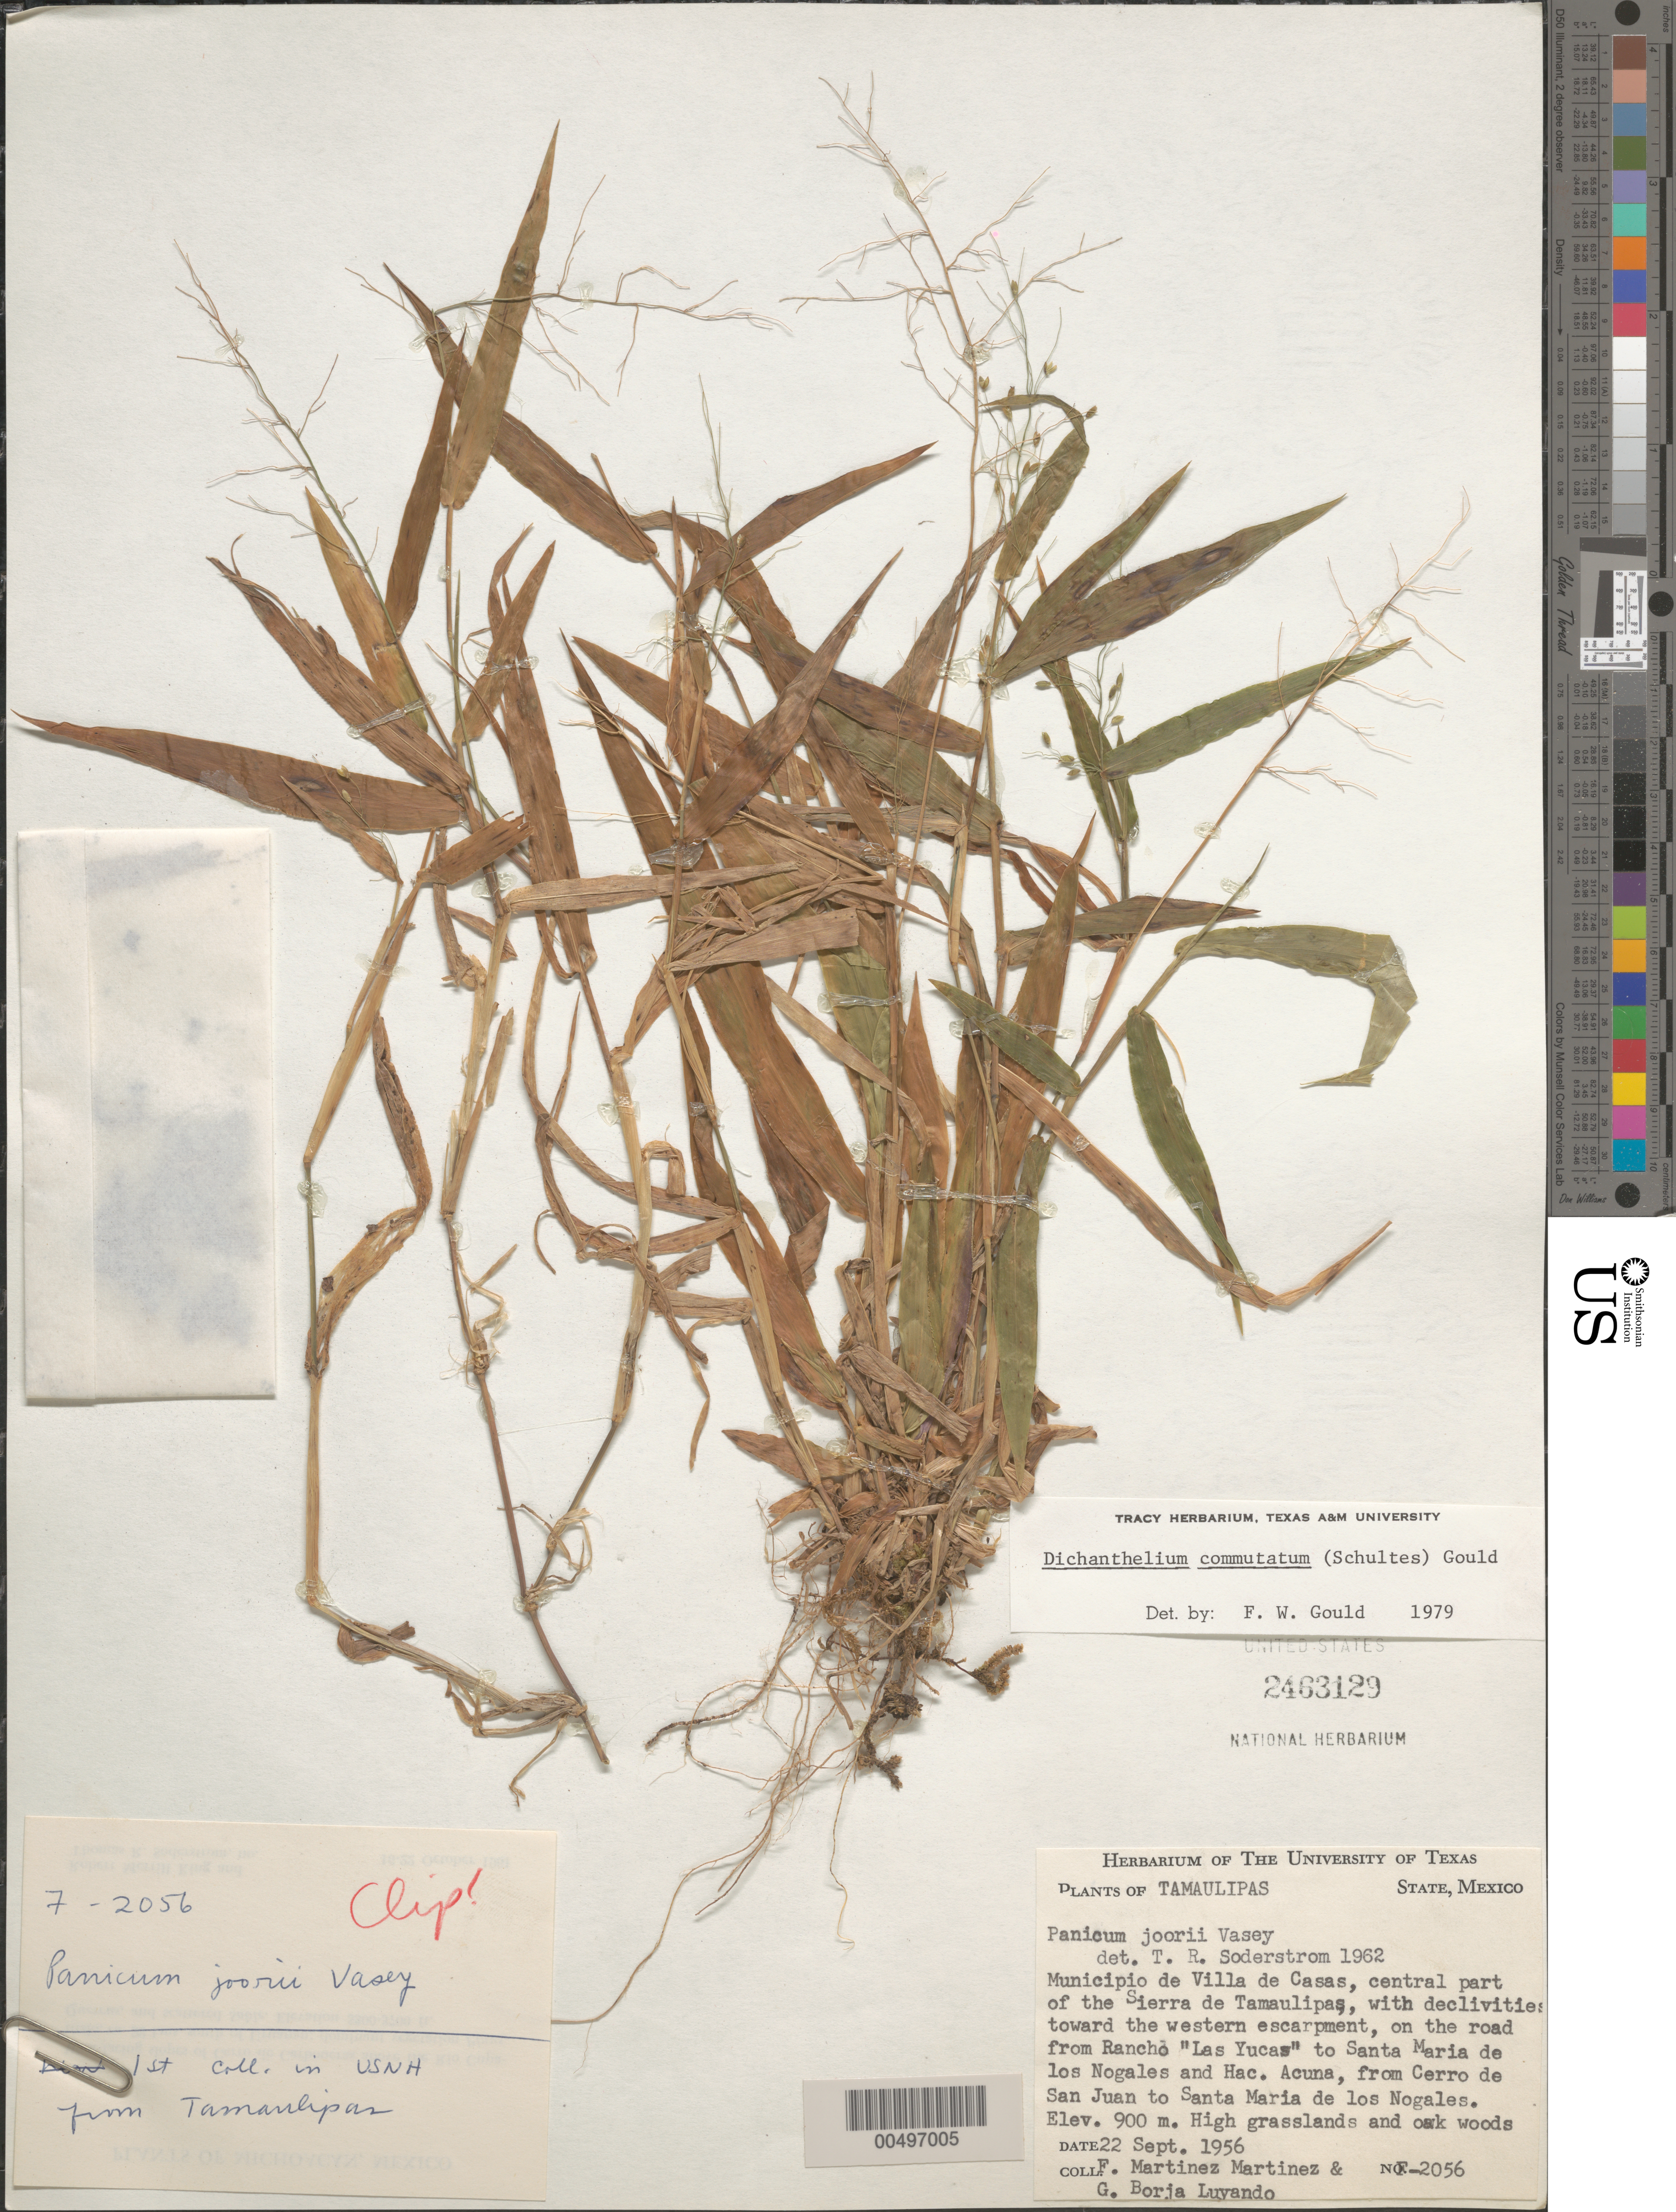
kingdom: Plantae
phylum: Tracheophyta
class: Liliopsida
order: Poales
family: Poaceae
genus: Dichanthelium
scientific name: Dichanthelium commutatum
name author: (Schult.) Gould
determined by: Gould, F. W.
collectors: F. Martinez-M. & G. Borja-Luyando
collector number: F-2056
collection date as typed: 22 Sep 1956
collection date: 1956-09-22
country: Mexico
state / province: Tamaulipas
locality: Mun de Villa de Casas, central part of the Sierra de Tamaulipas, on the rd from Rancho Las Yucas to Santa Maria de los Noga...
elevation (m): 900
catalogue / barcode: US 2463029